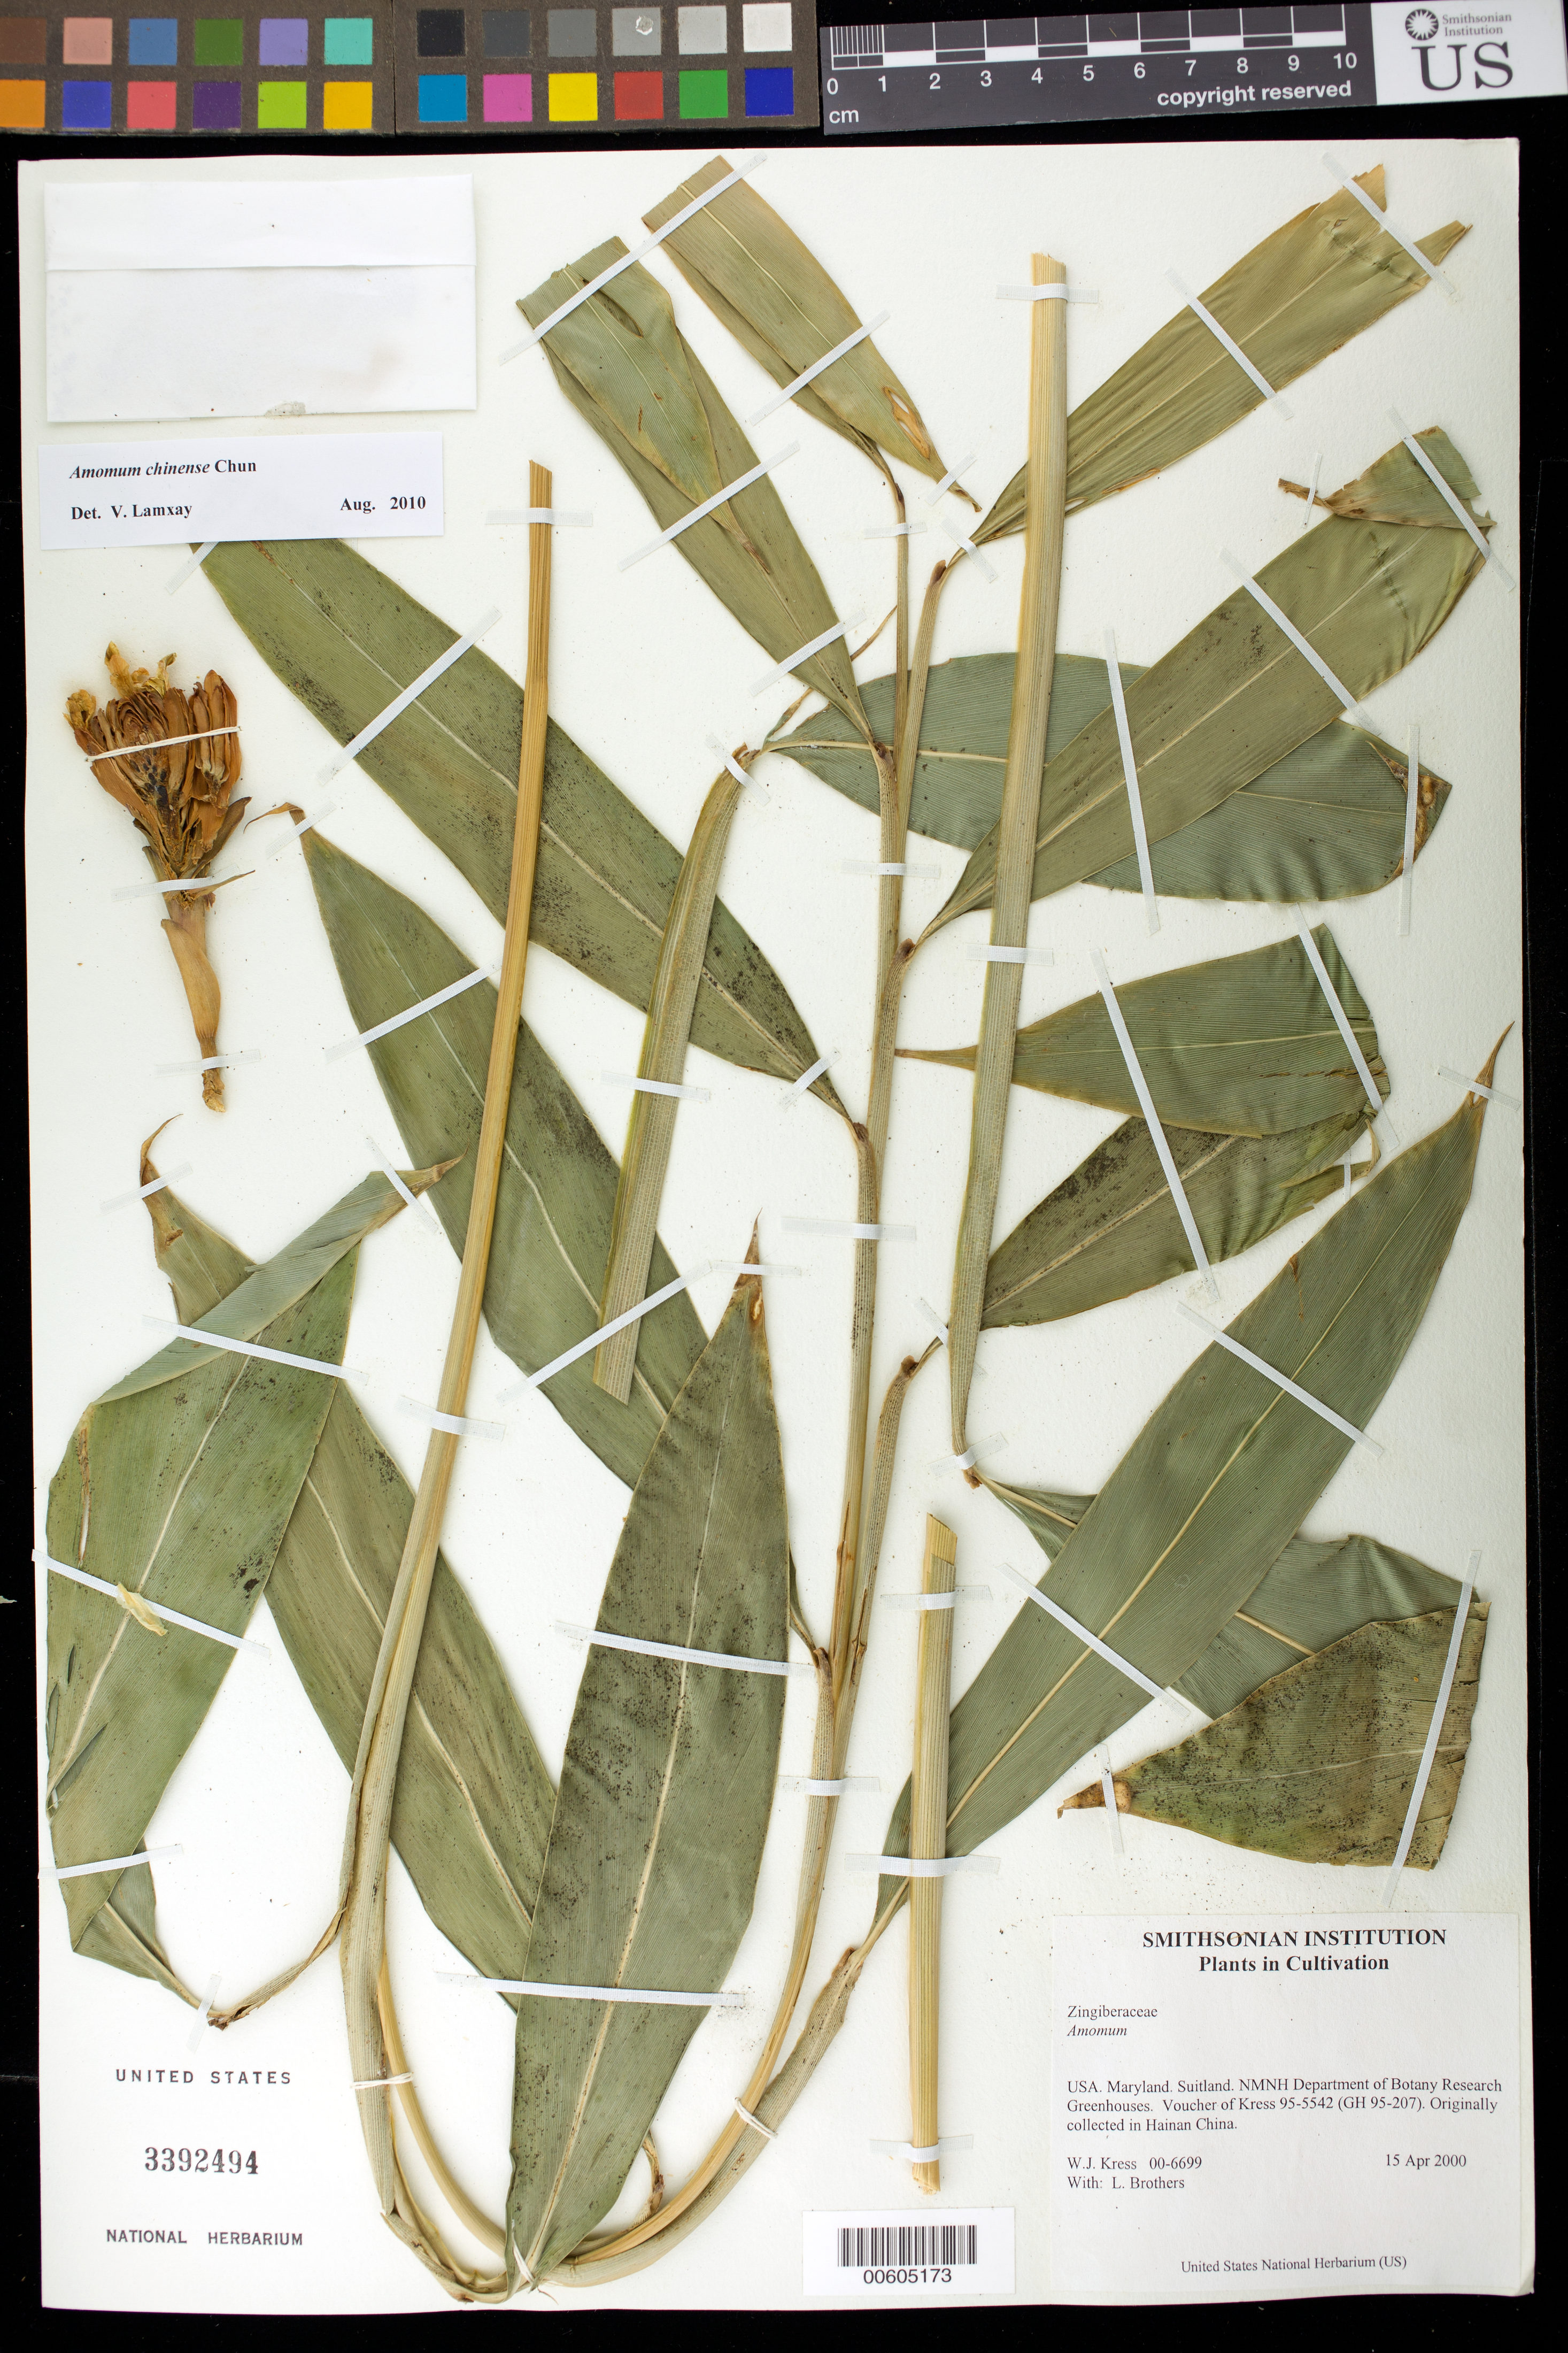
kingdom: Plantae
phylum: Tracheophyta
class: Liliopsida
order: Zingiberales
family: Zingiberaceae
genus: Amomum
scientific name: Amomum chinense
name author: Chun ex T.L. Wu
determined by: Lamxay, V.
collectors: W. J. Kress & L. E. Brothers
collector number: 00-6699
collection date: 2000-04-15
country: United States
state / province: Maryland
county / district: Prince George's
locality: NMNH Botany Research Greenhouses. Suitland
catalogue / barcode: US 3392494